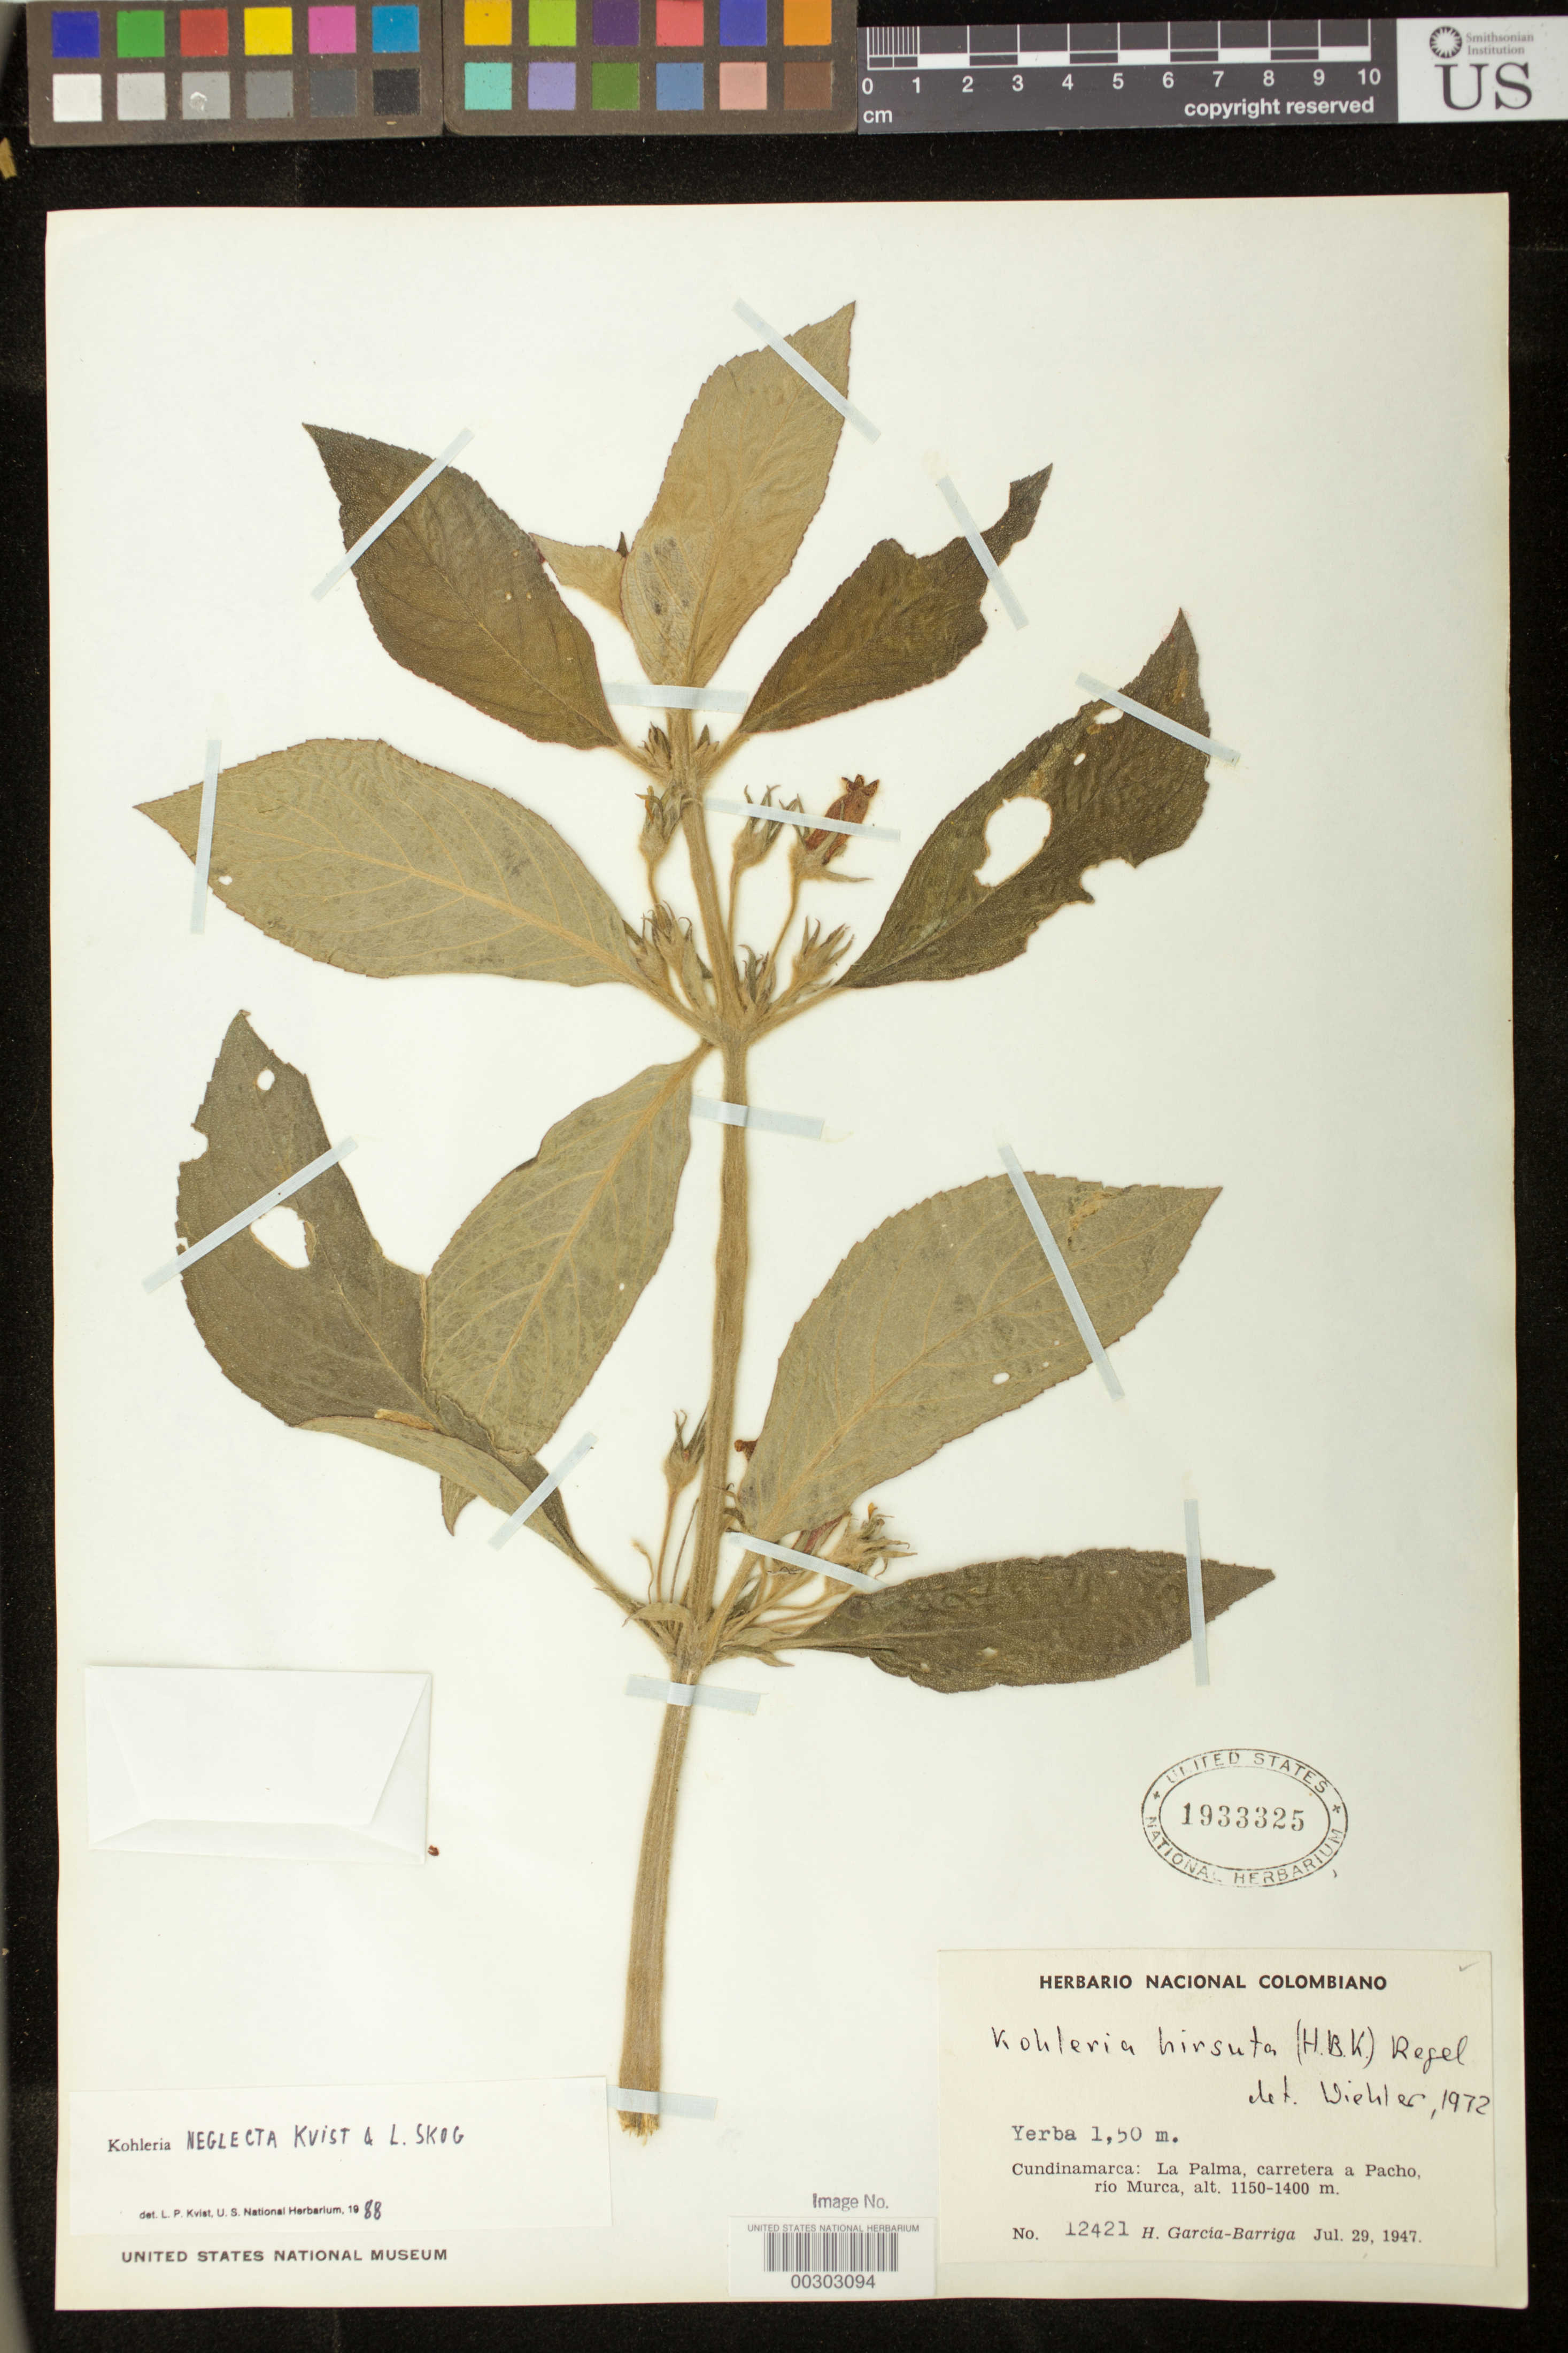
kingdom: Plantae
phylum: Tracheophyta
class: Magnoliopsida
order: Lamiales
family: Gesneriaceae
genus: Kohleria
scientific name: Kohleria neglecta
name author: L.P. Kvist & L.E. Skog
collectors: H. García Barriga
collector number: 12421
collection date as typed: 29 Jul 1947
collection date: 1947-07-29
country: Colombia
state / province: Cundinamarca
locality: La Palma, highway to Pacho, Rio Murca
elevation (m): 1150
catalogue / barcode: US 1933325